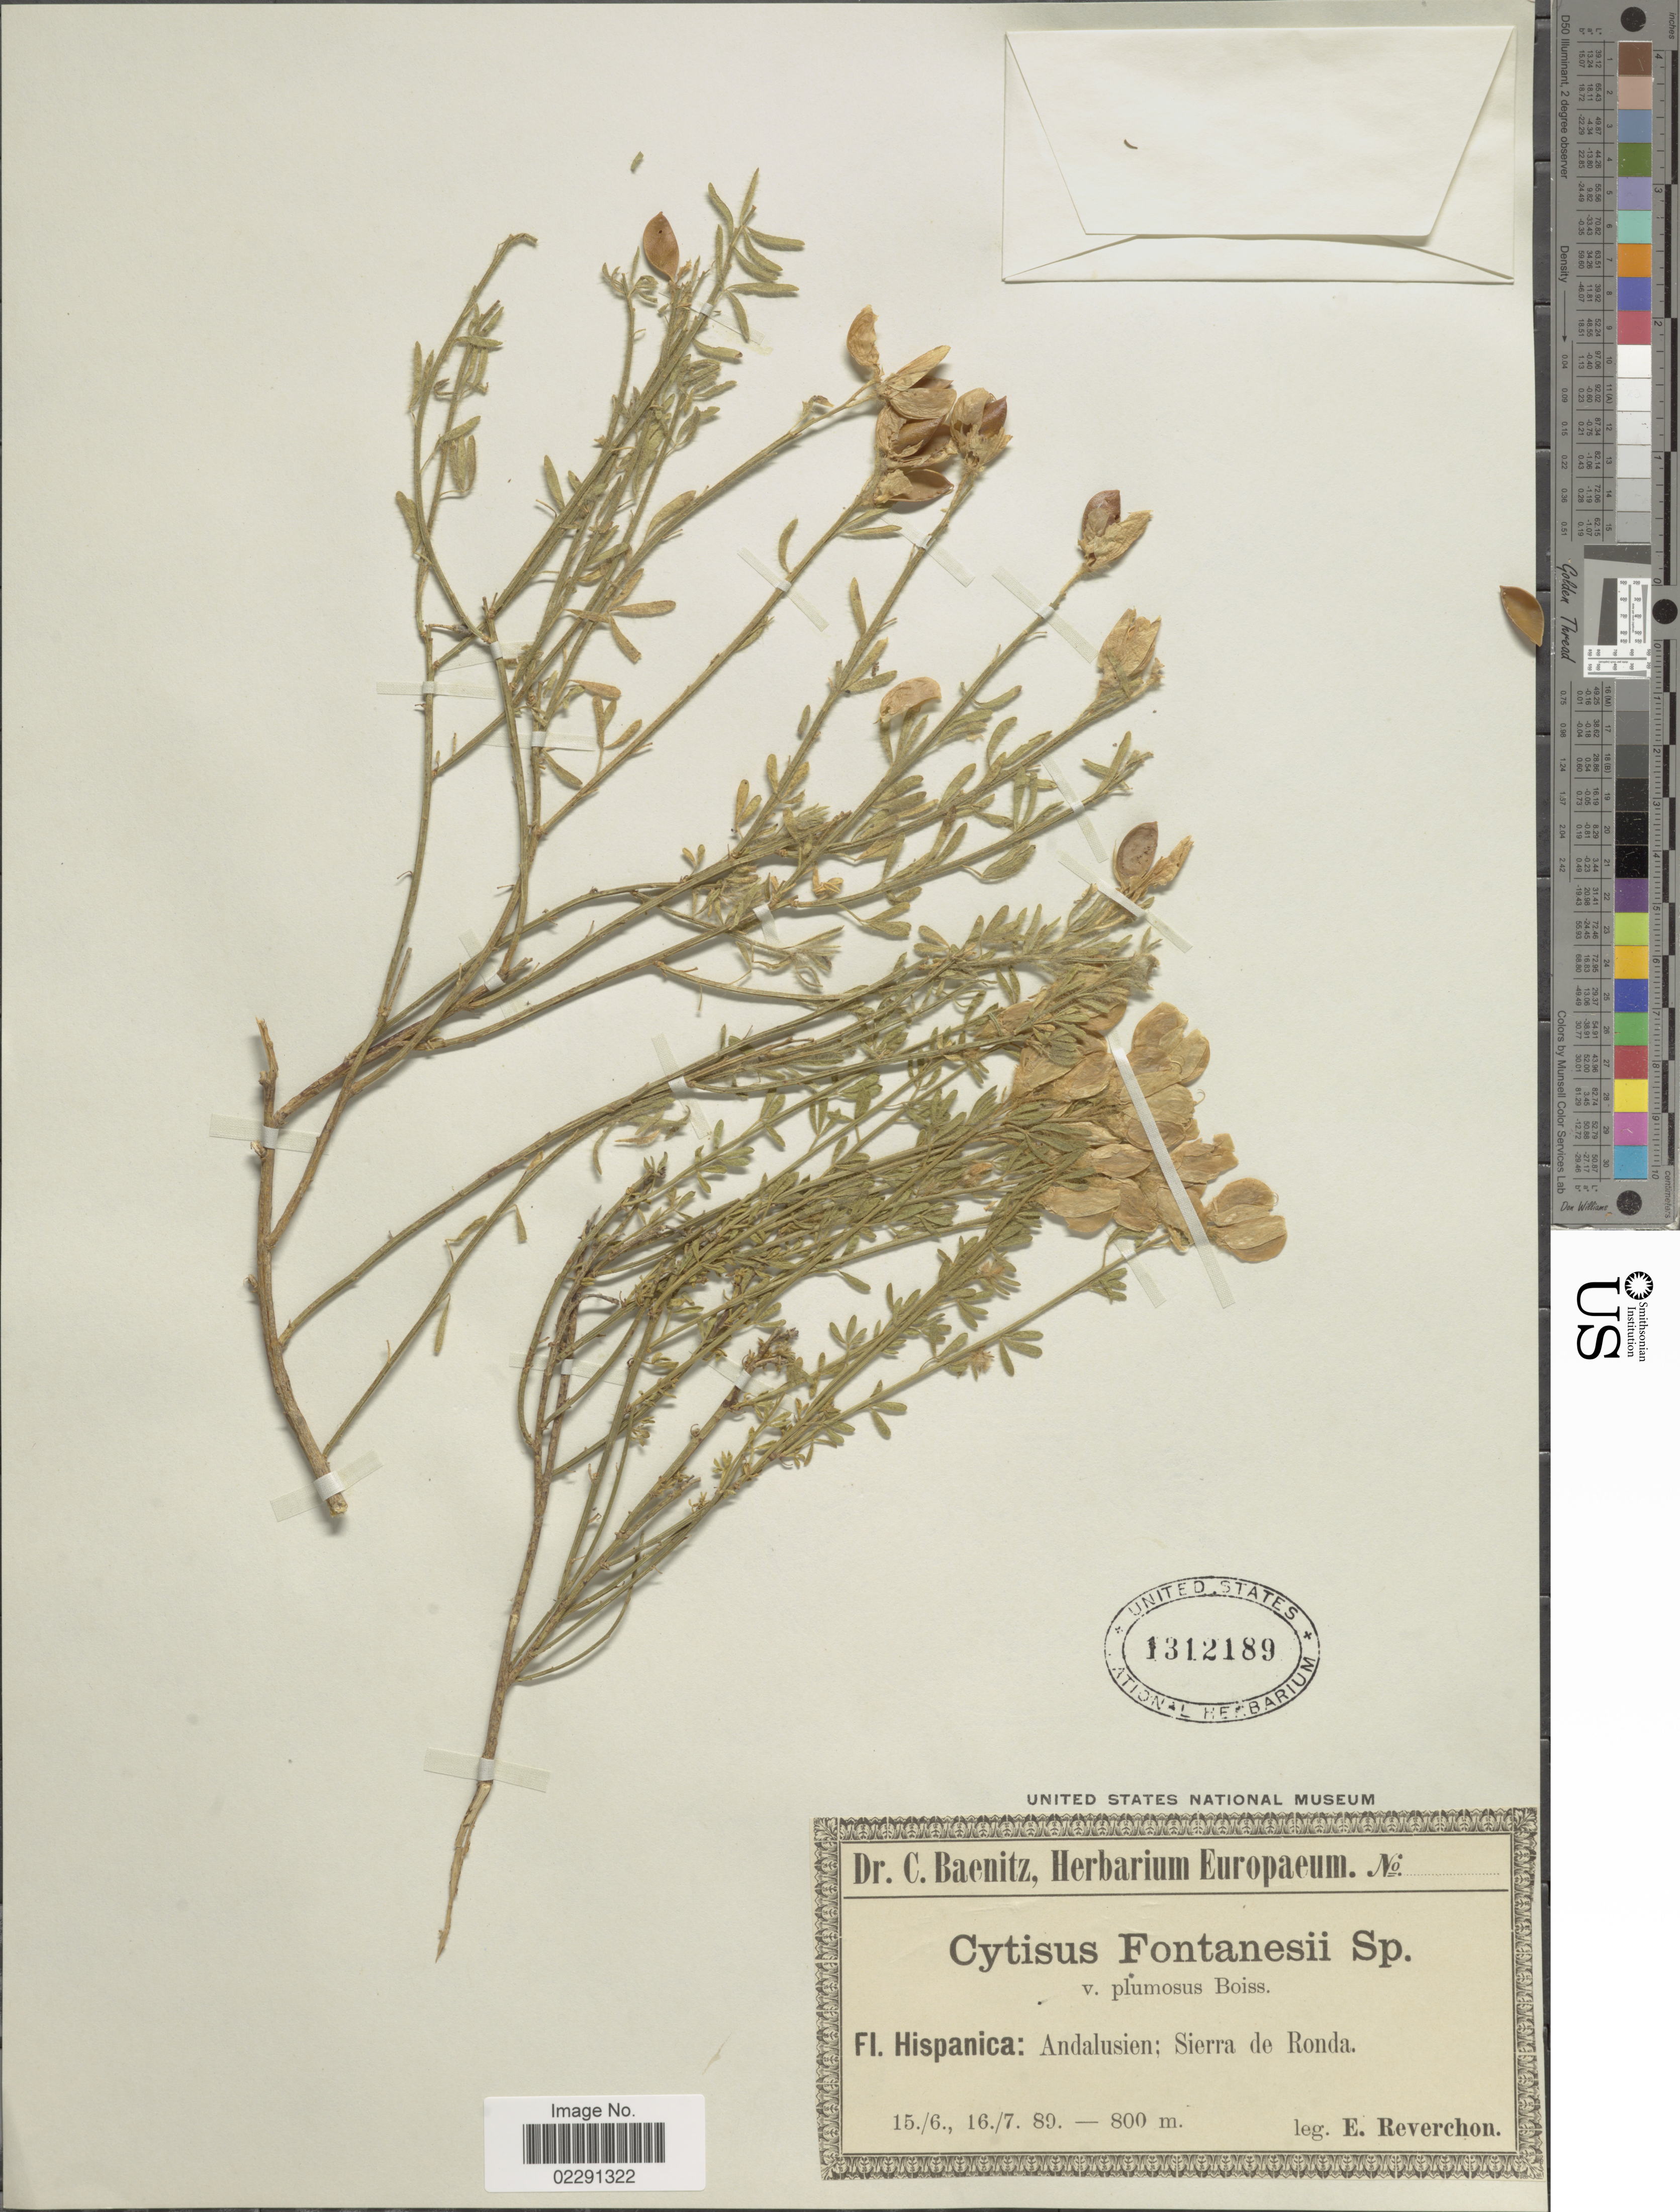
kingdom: Plantae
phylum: Tracheophyta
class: Magnoliopsida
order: Fabales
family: Fabaceae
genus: Cytisus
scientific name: Cytisus fontanesii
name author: Ball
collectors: E. Reverchon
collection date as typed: Transcribed d/m/y: 15/6/89 to 16/7/89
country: Spain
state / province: Andalucía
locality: Andalusien; Sierra de Ronda.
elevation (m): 800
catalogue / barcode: US 1312189